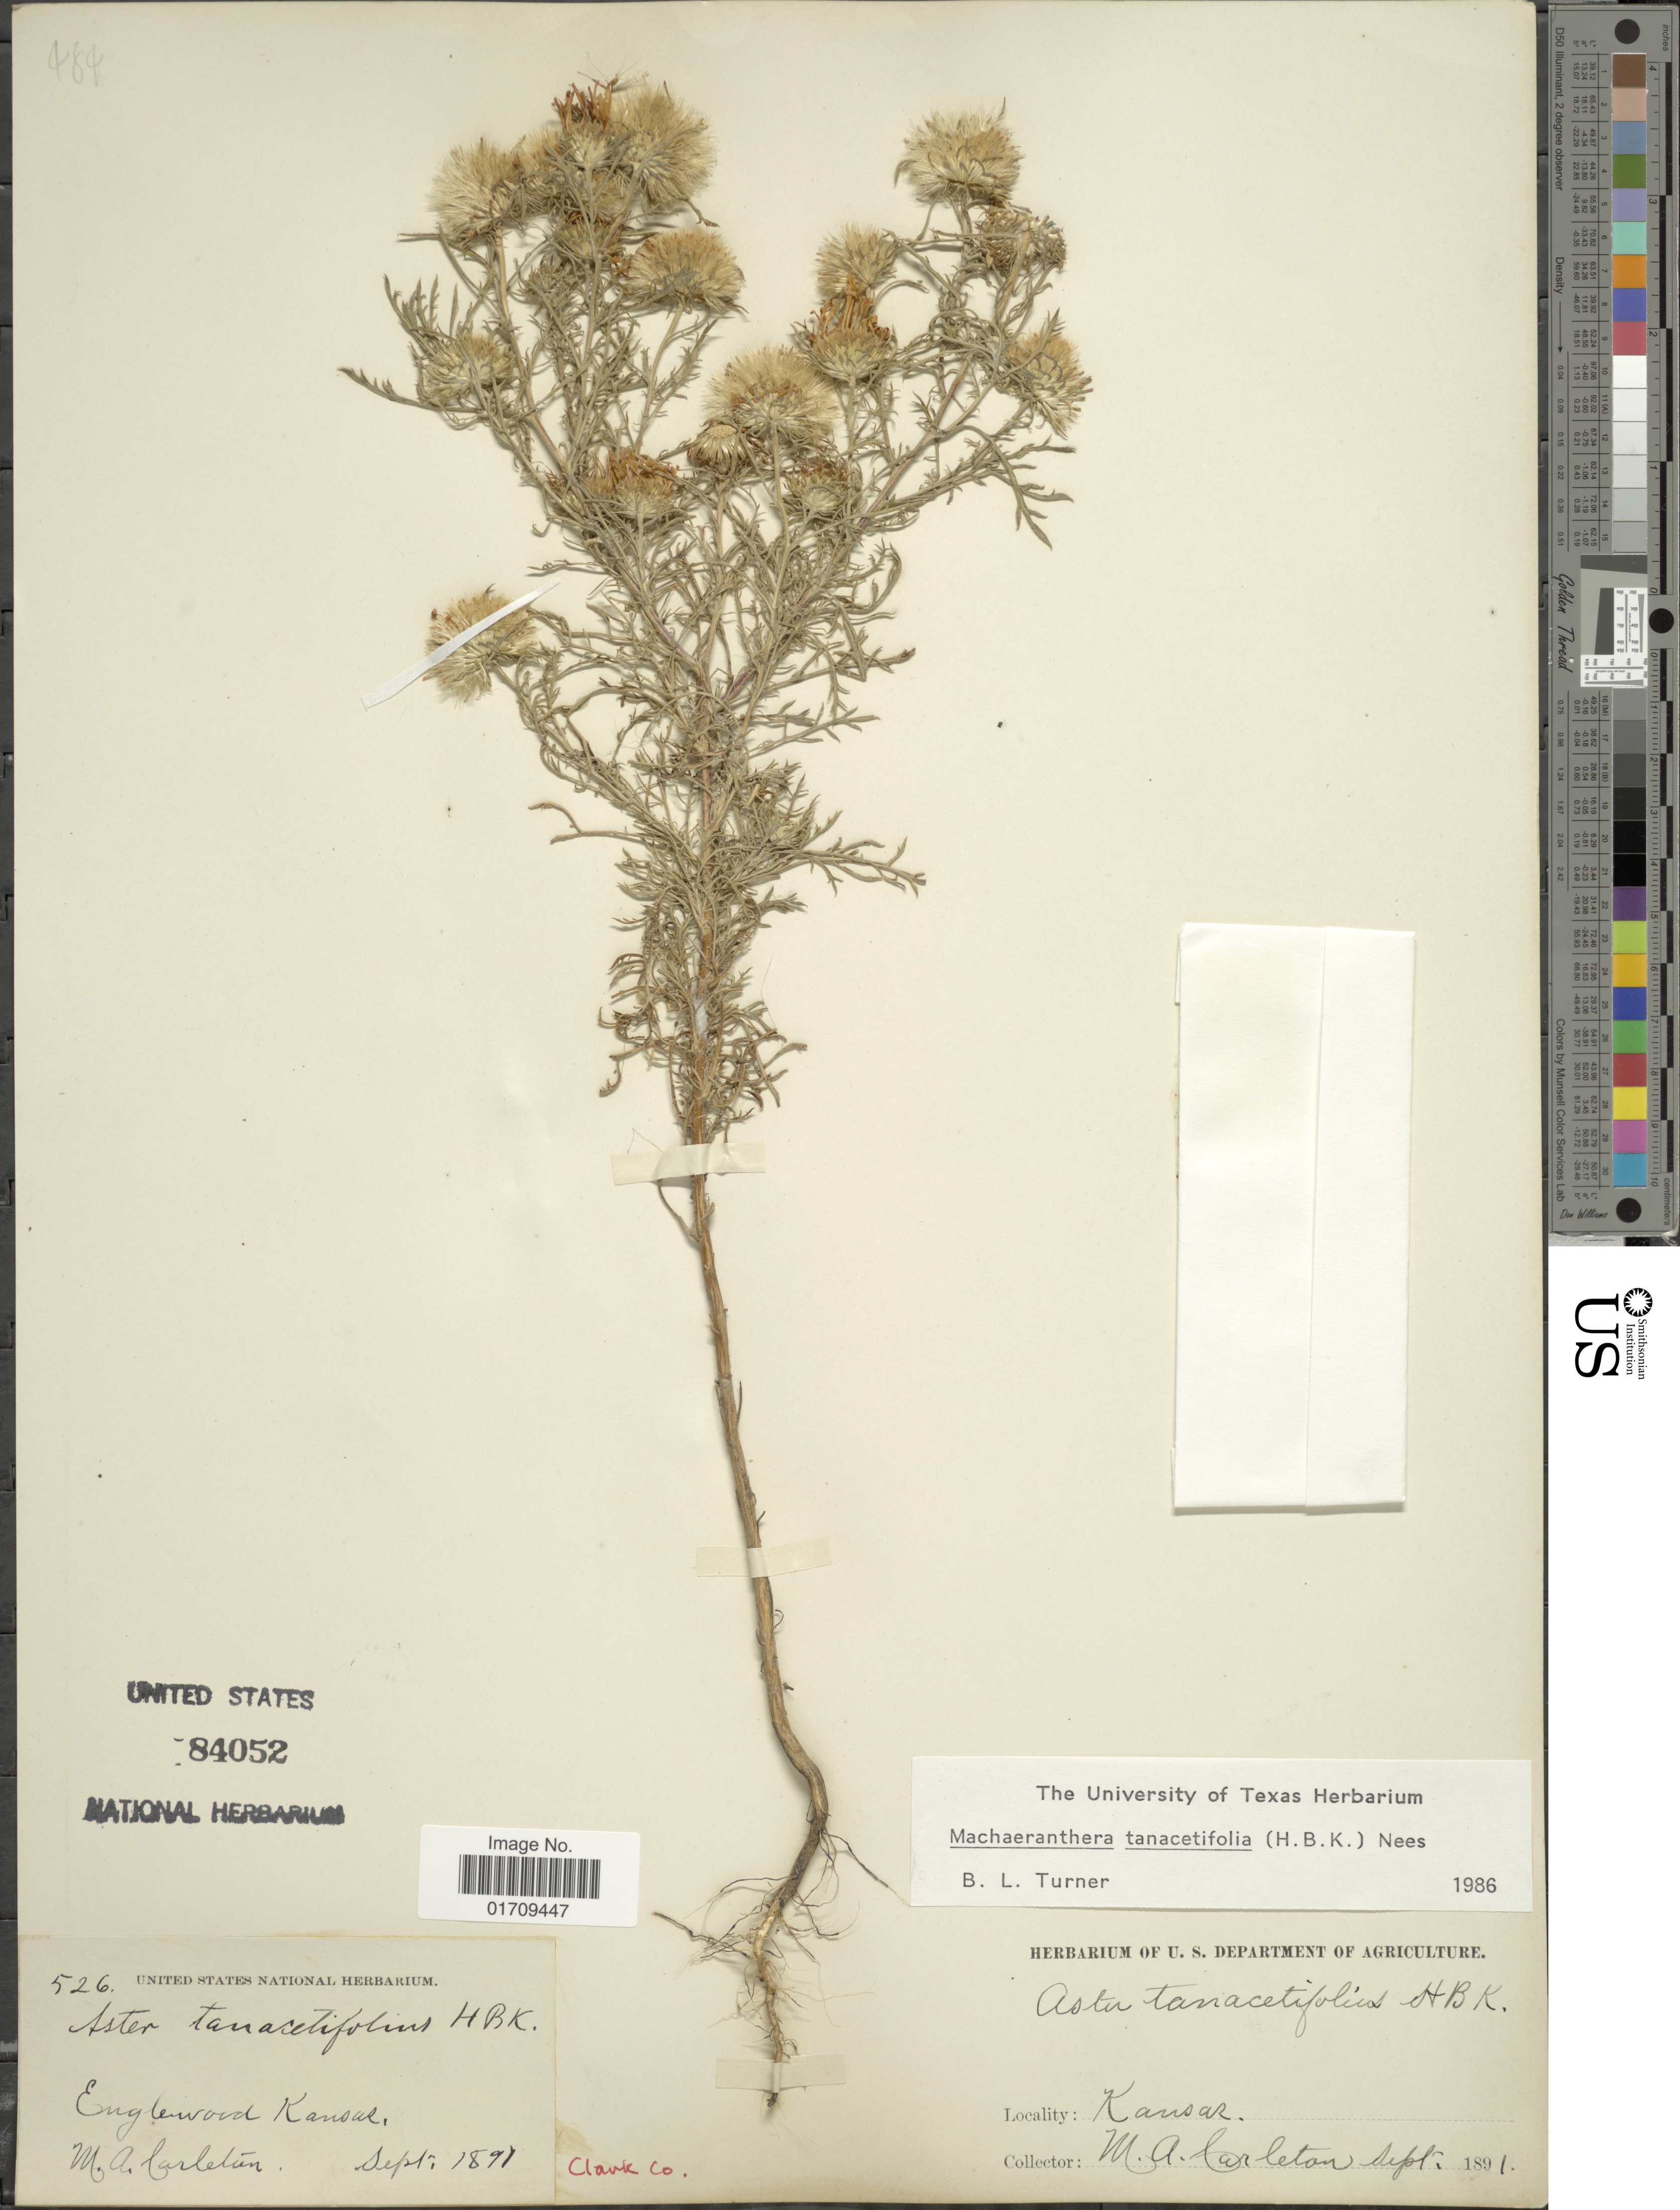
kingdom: Plantae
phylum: Tracheophyta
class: Magnoliopsida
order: Asterales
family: Asteraceae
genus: Machaeranthera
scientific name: Machaeranthera tanacetifolia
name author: (Kunth) Nees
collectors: M. A. Carleton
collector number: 526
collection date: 1891-09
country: United States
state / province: Kansas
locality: Englewood, Clark Co.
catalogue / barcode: US 84052